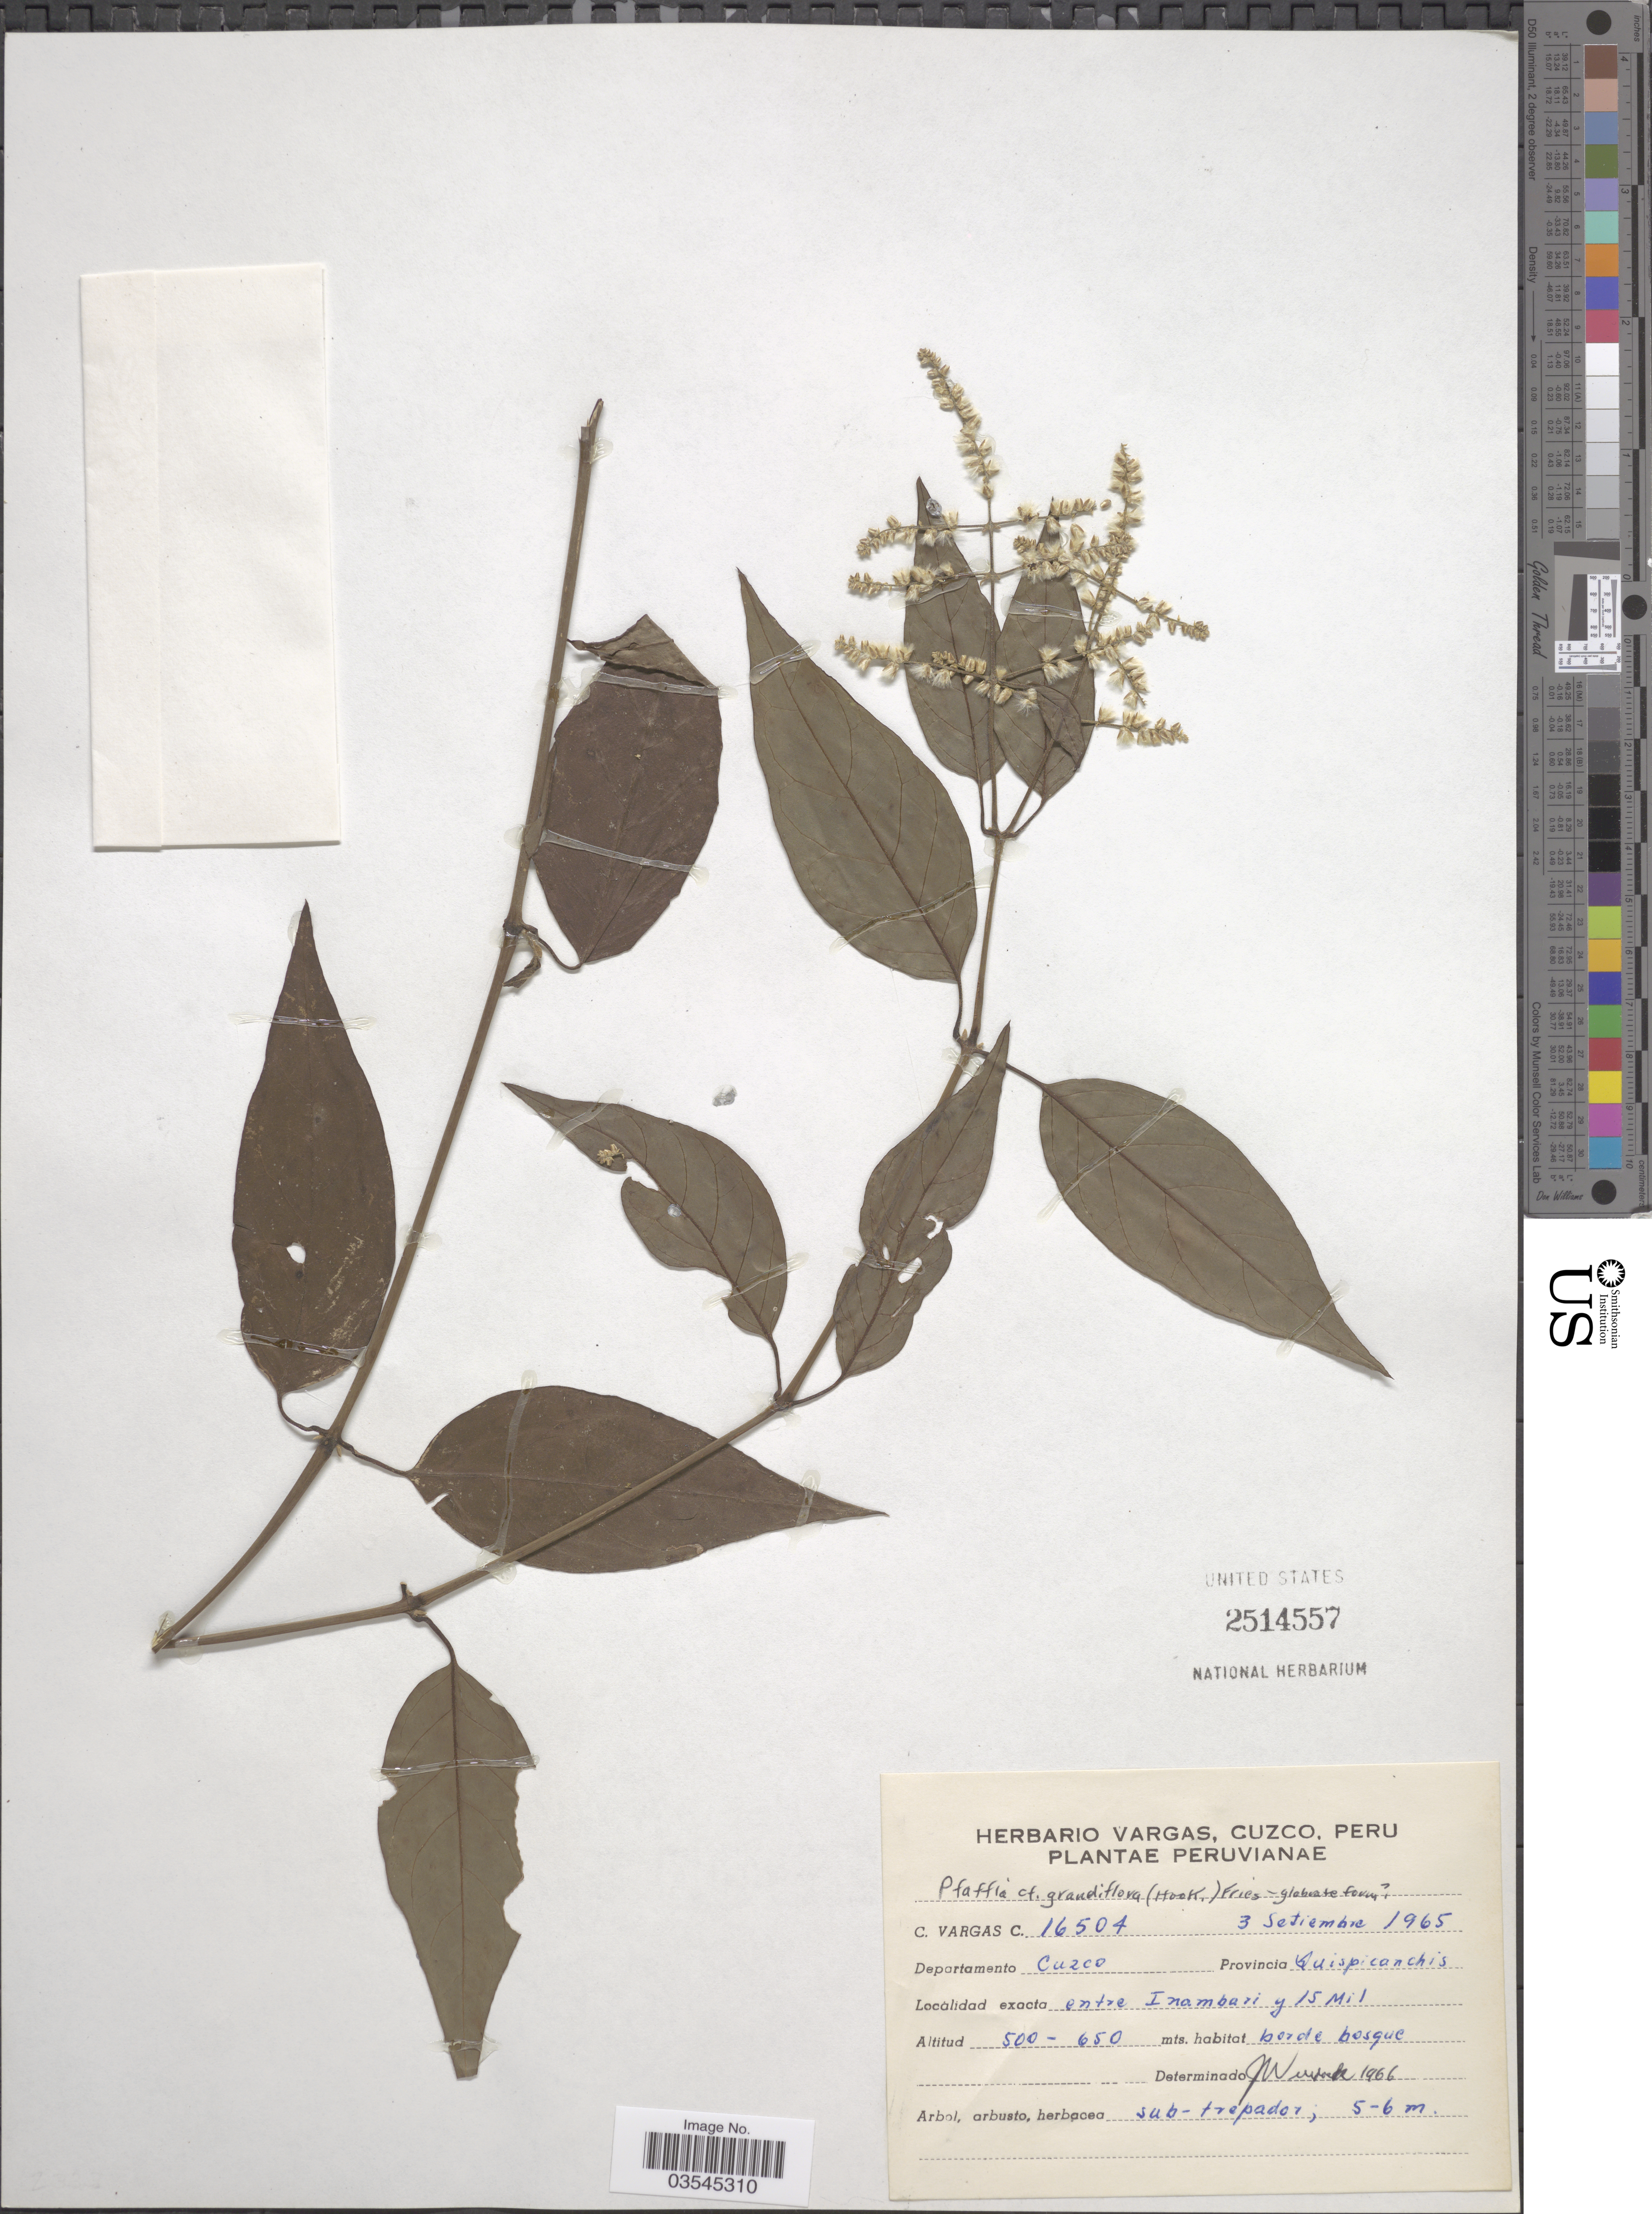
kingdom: Plantae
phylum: Tracheophyta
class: Magnoliopsida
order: Caryophyllales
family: Amaranthaceae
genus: Pfaffia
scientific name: Pfaffia grandiflora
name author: (Hook.) R.E. Fr.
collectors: C. Vargas Calderón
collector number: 16504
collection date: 1965-09-03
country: Peru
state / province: Cusco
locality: Departamento Cuzco. Provincia Quispicanchis. Entre Inambari y 15 Mil.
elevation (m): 500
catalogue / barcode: US 2514557